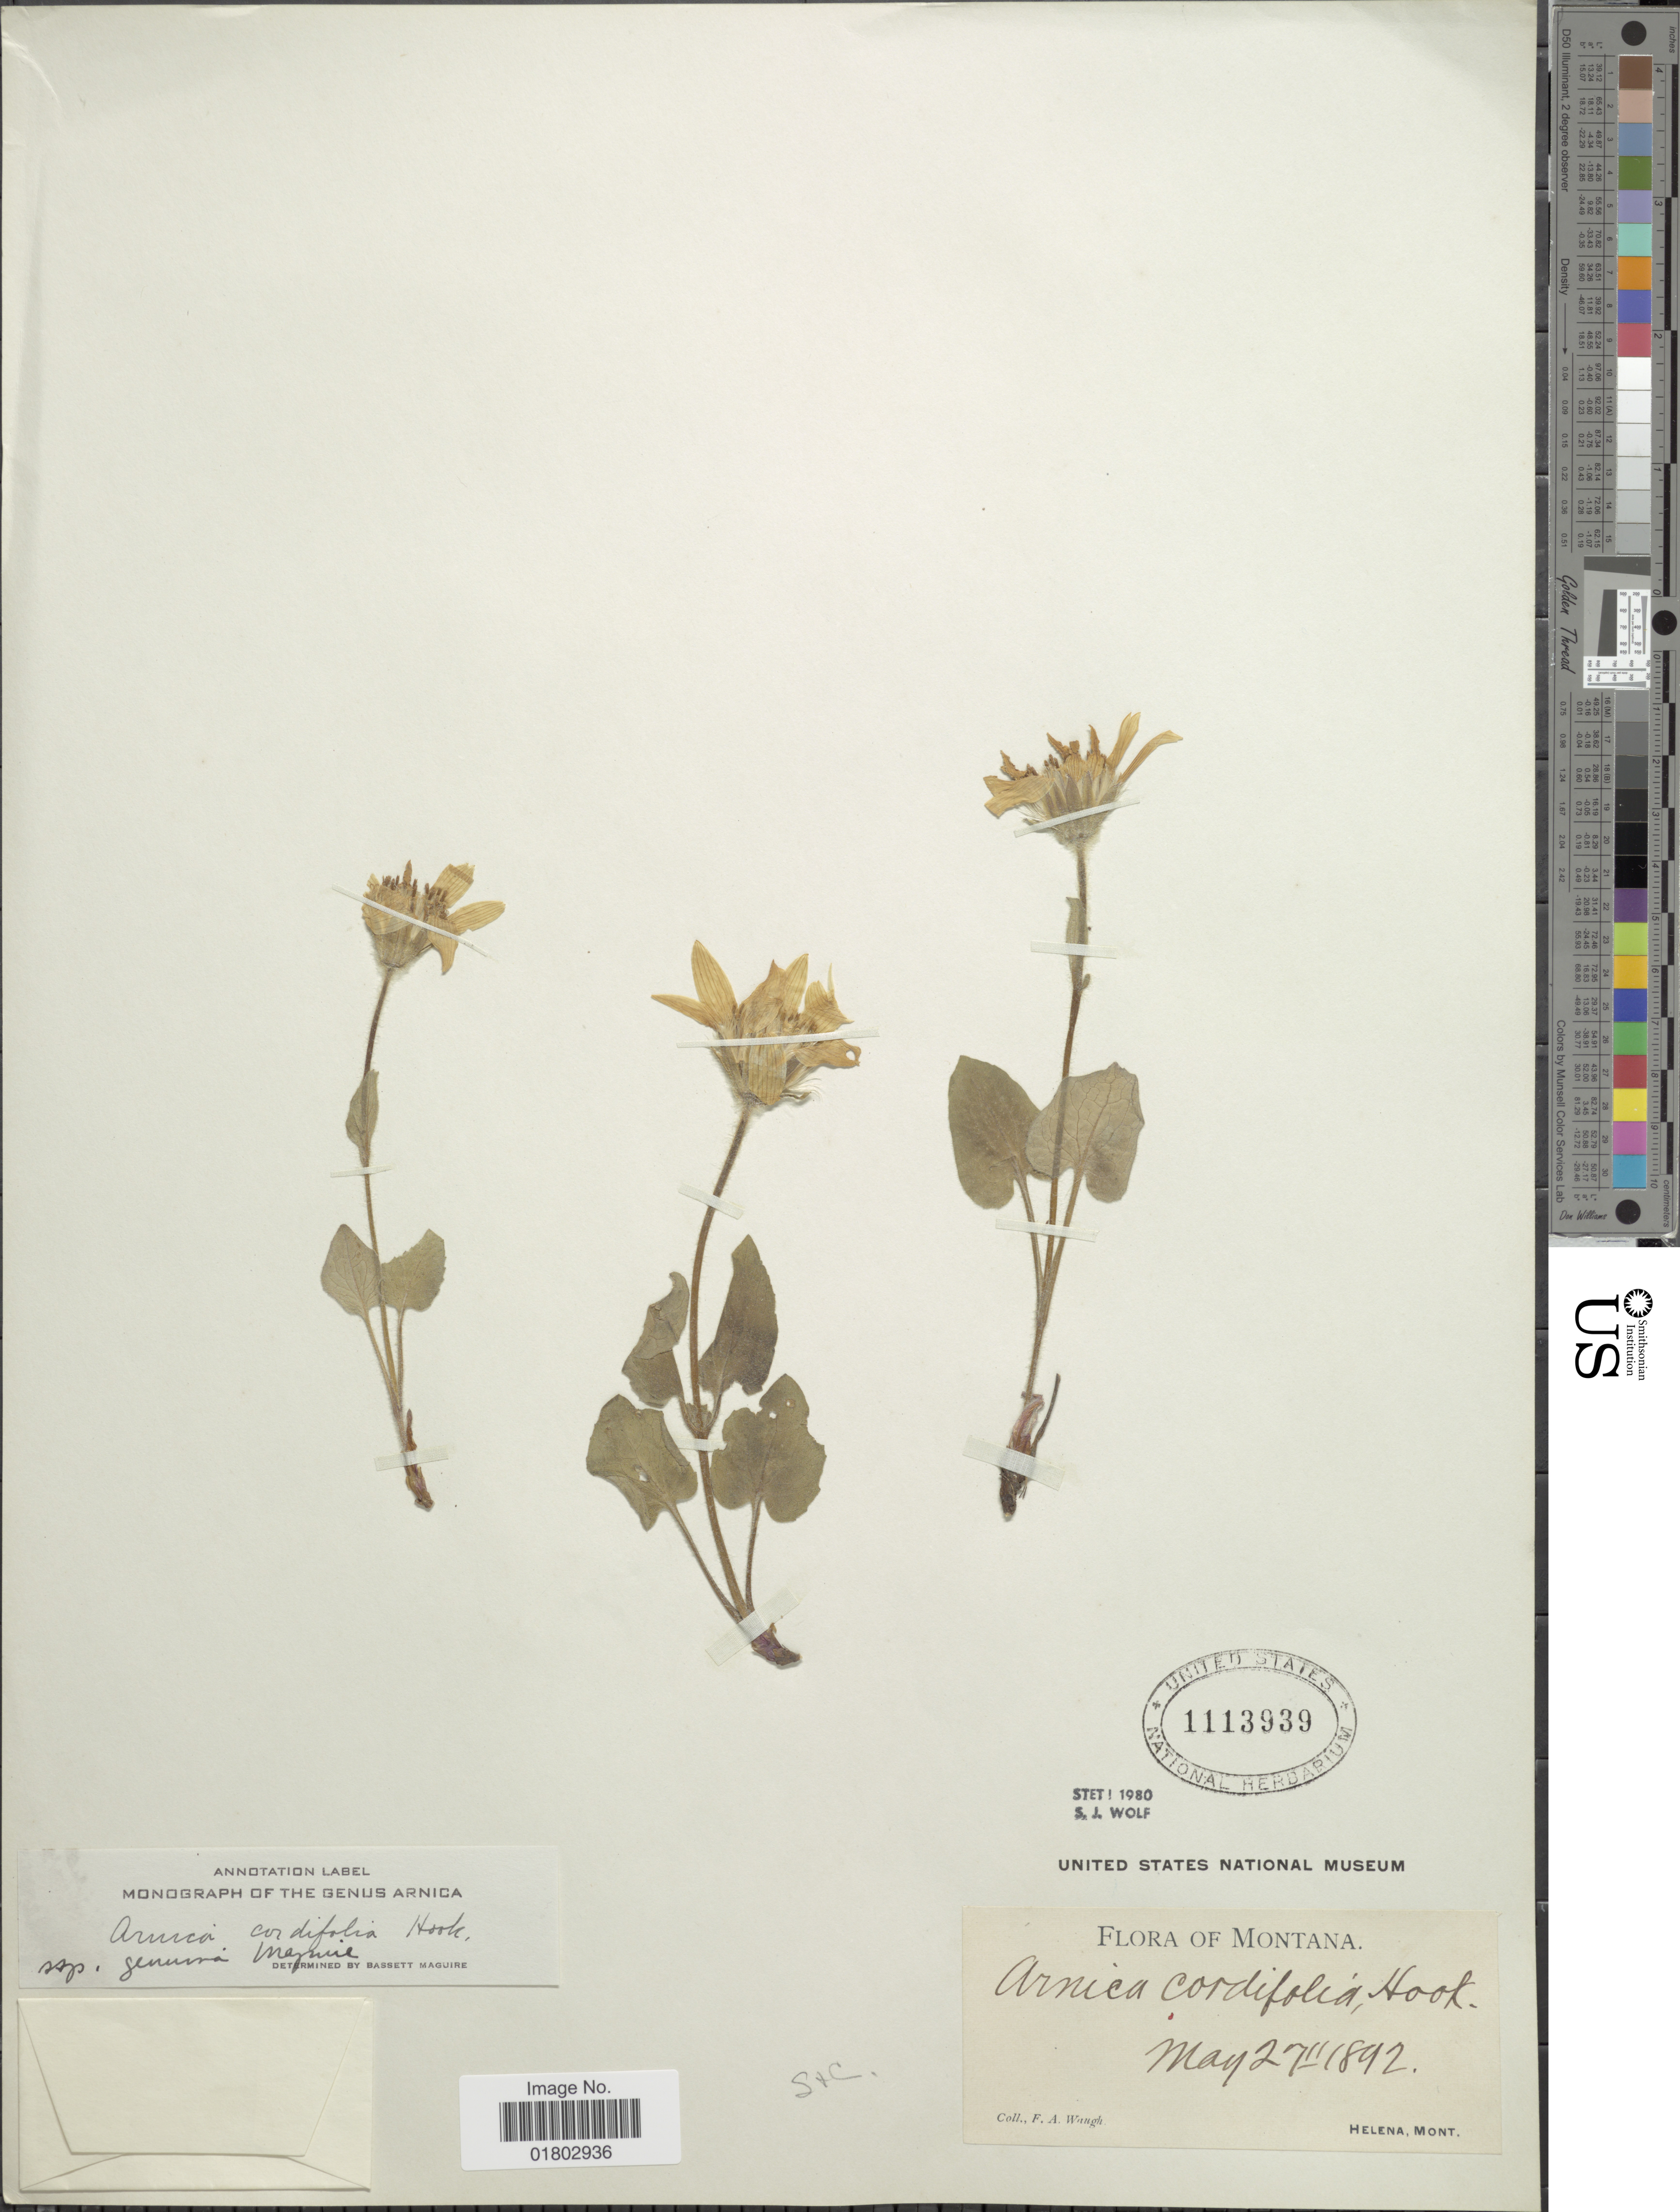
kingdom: Plantae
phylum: Tracheophyta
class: Magnoliopsida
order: Asterales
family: Asteraceae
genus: Arnica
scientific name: Arnica cordifolia subsp. genuina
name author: Maguire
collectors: F. Waugh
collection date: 1892-05-27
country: United States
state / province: Montana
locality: Helena, Mont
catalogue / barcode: US 1113939